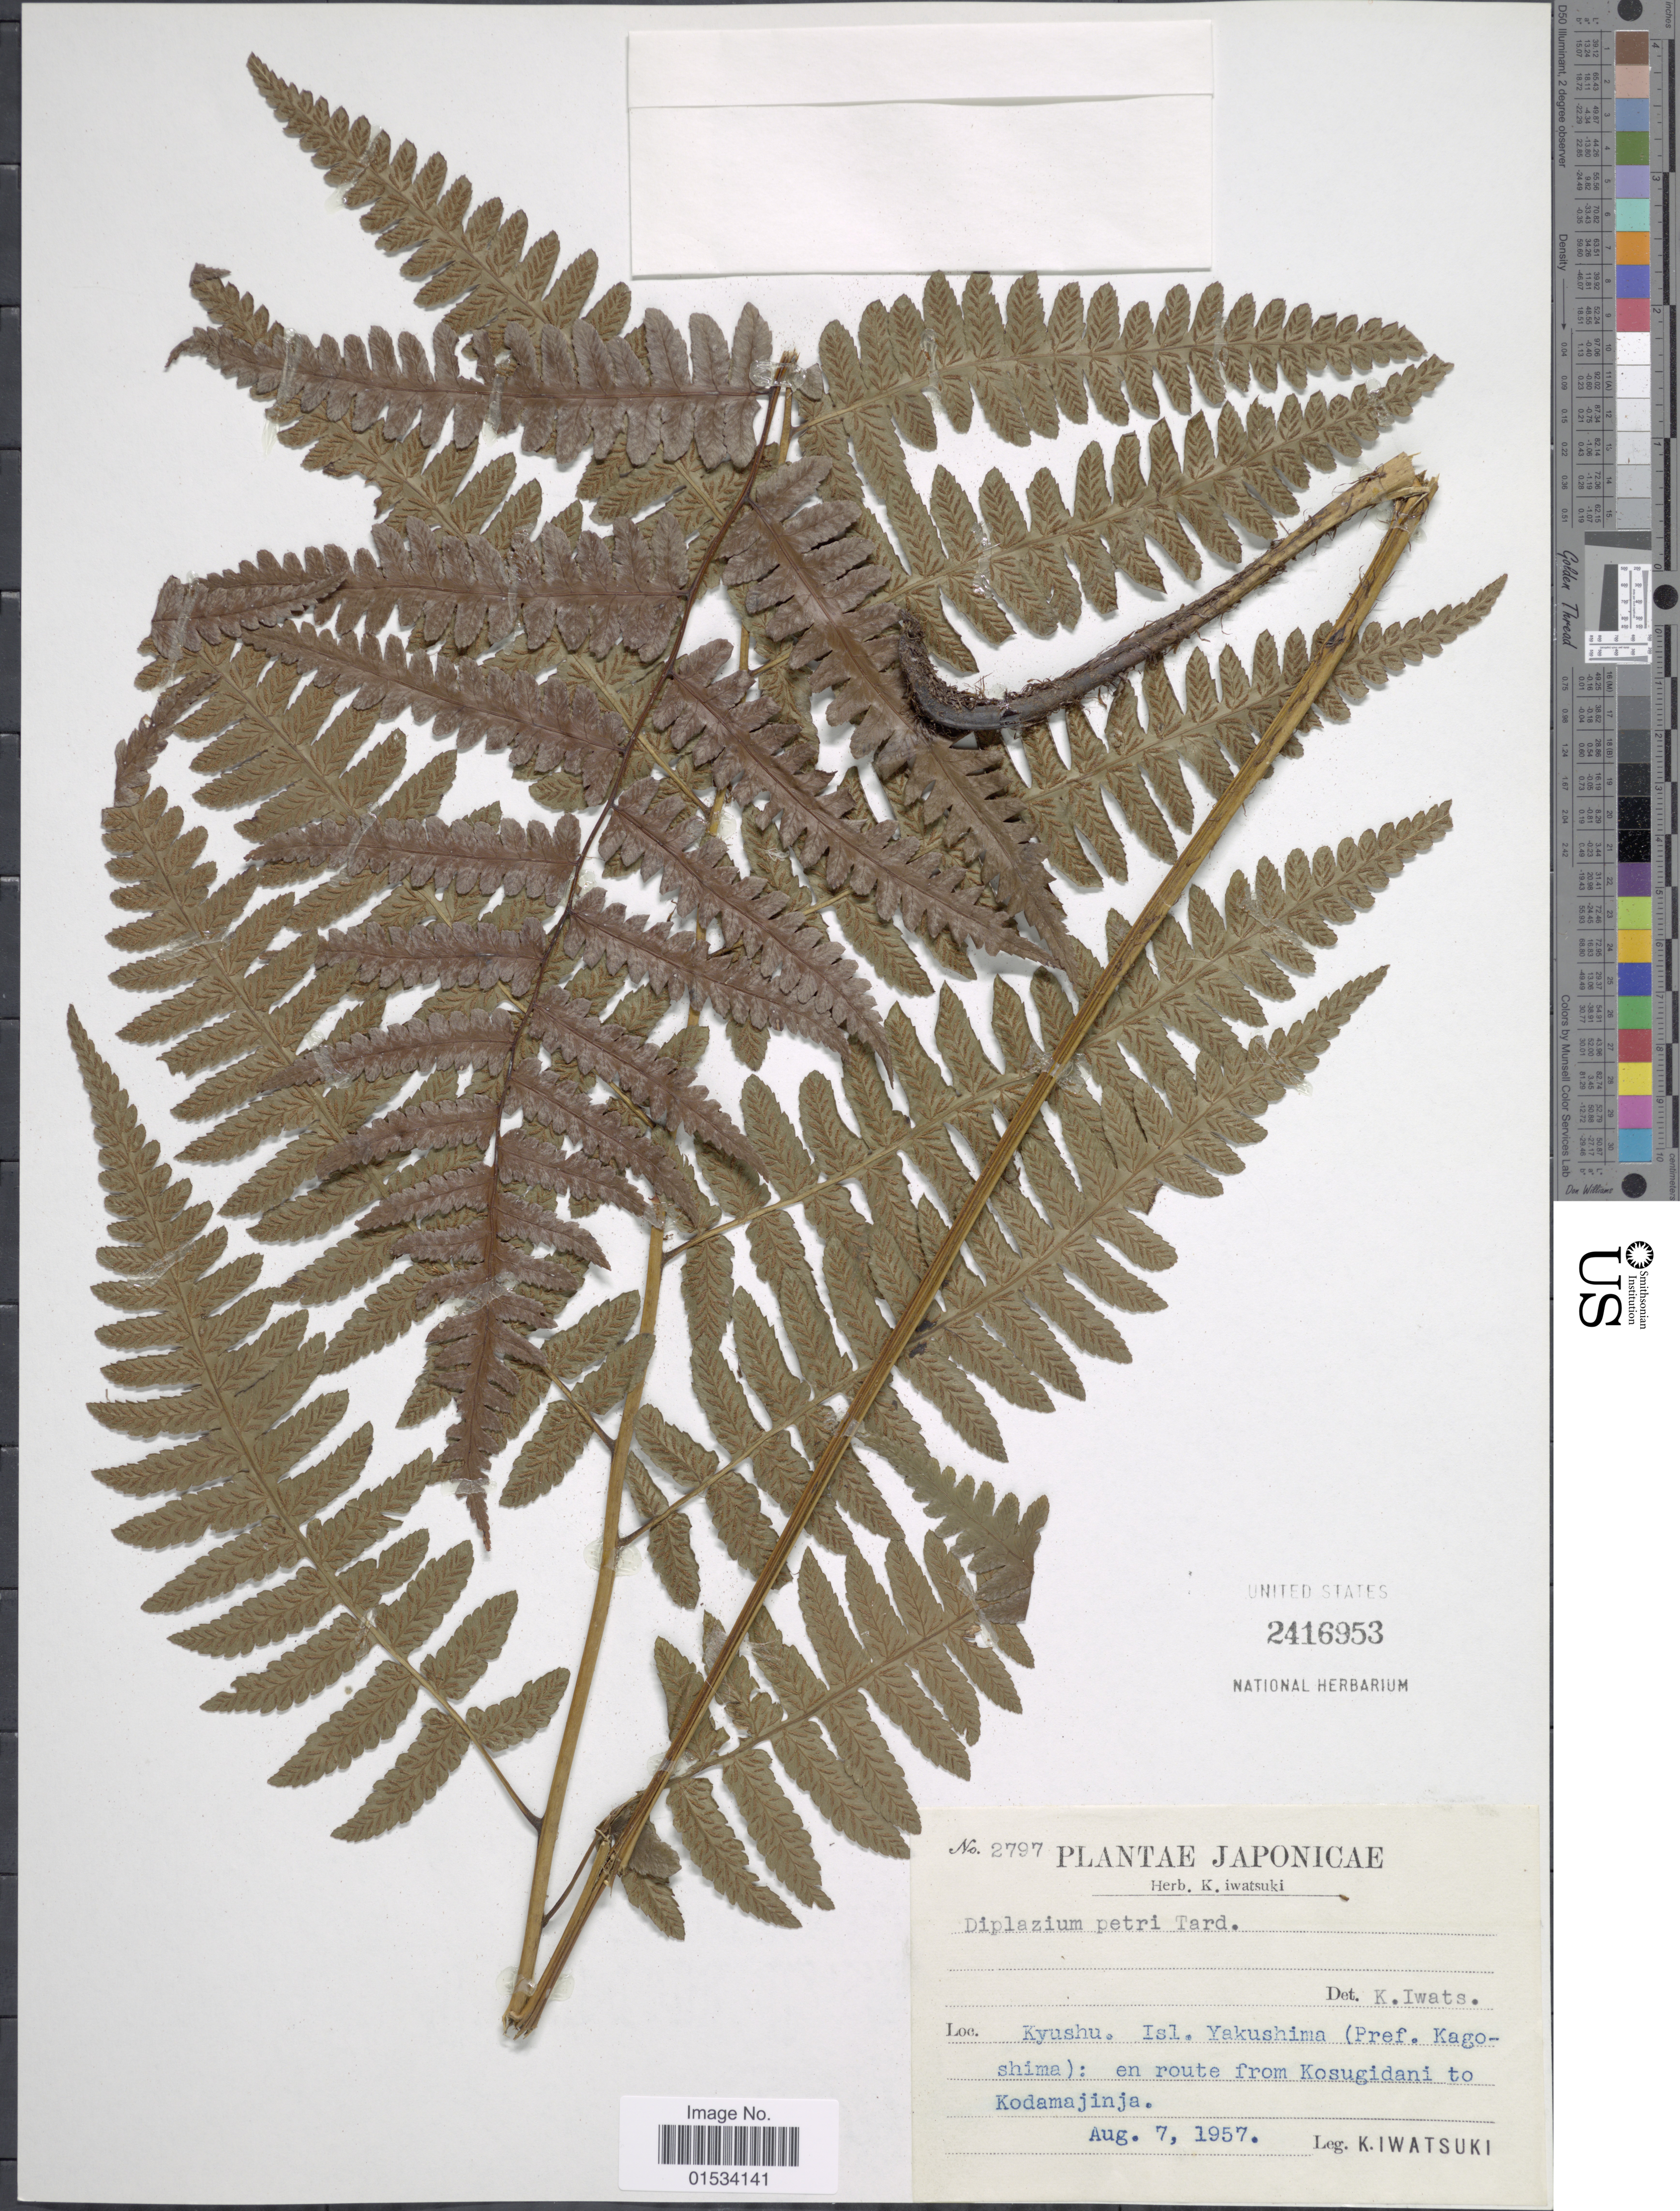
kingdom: Plantae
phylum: Tracheophyta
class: Polypodiopsida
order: Polypodiales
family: Athyriaceae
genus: Diplazium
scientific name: Diplazium petri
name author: Tardieu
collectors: K. Iwatsuki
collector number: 2797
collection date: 1957-08-07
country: Japan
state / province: Kagosima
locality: Kyushu. Isl. Yakushima, en route from Kosugidani to Kodamajinja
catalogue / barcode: US 2416953